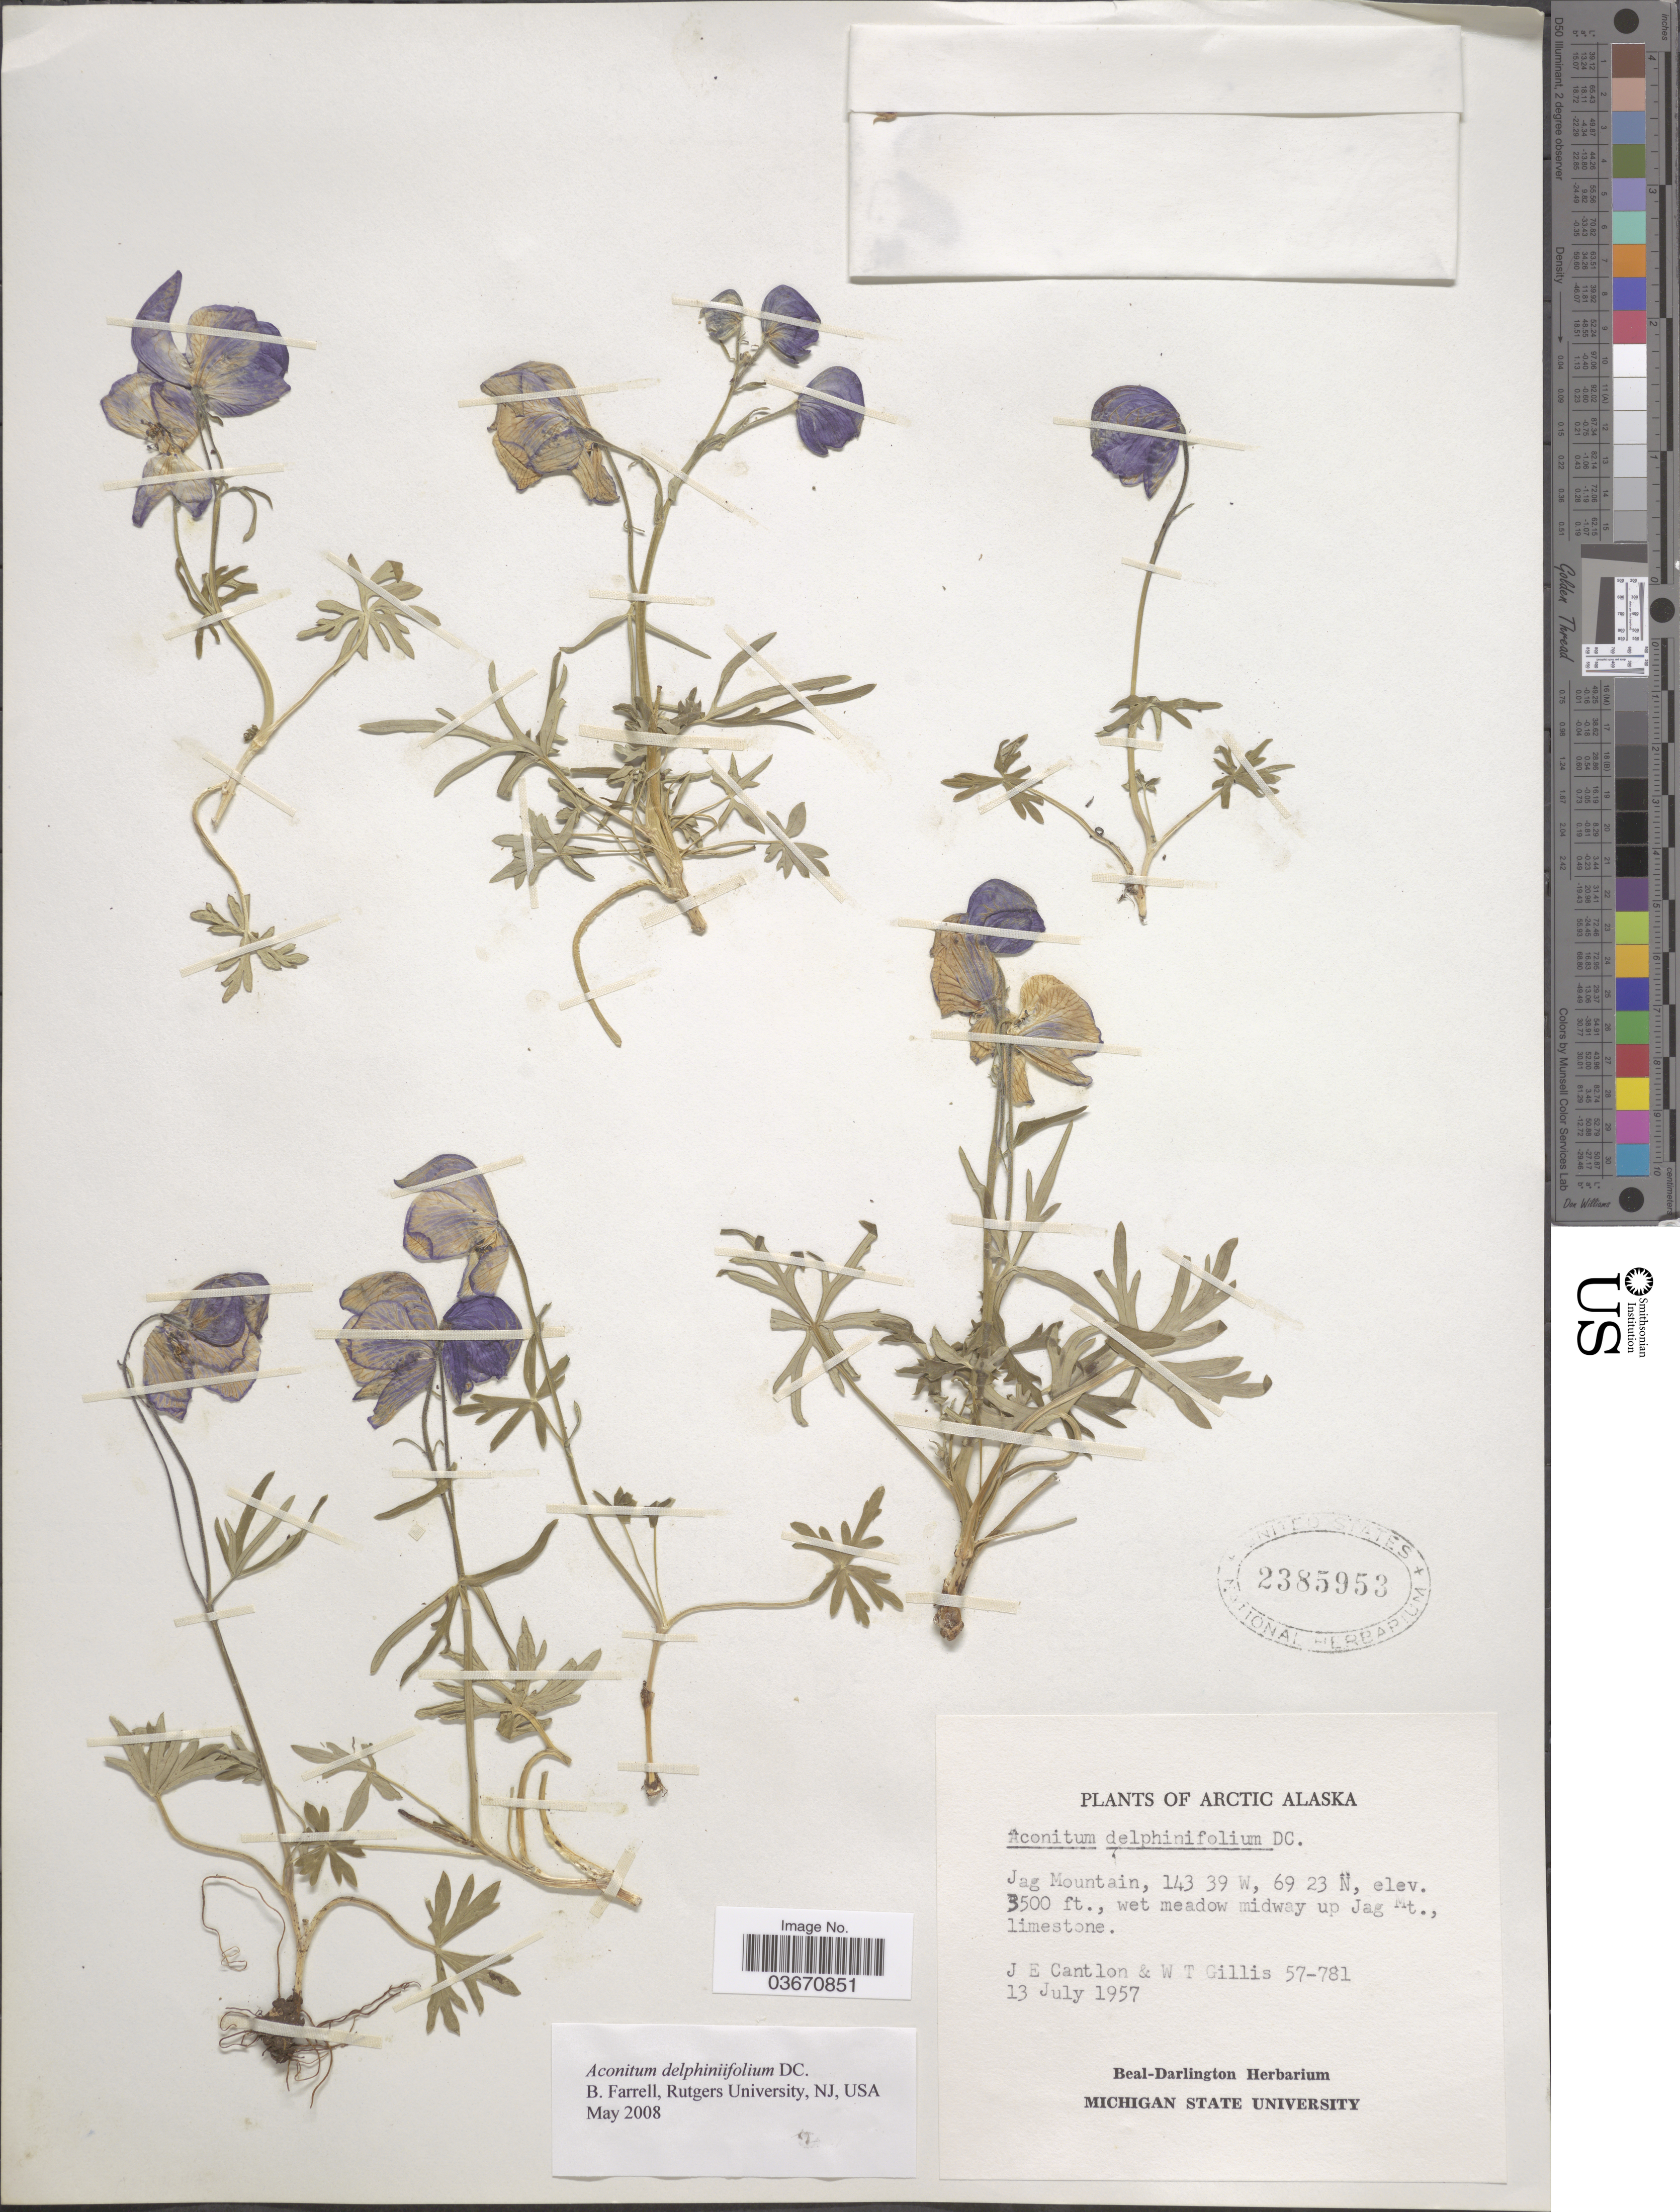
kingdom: Plantae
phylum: Tracheophyta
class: Magnoliopsida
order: Ranunculales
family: Ranunculaceae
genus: Aconitum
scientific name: Aconitum delphinifolium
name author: DC.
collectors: J. Cantlon & W. T. Gillis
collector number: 57-781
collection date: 1957-07-13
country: United States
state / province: Alaska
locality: Arctic Alaska. Jag Mountain. Wet meadow up Jag Mt.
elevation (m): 1067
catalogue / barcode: US 2385953